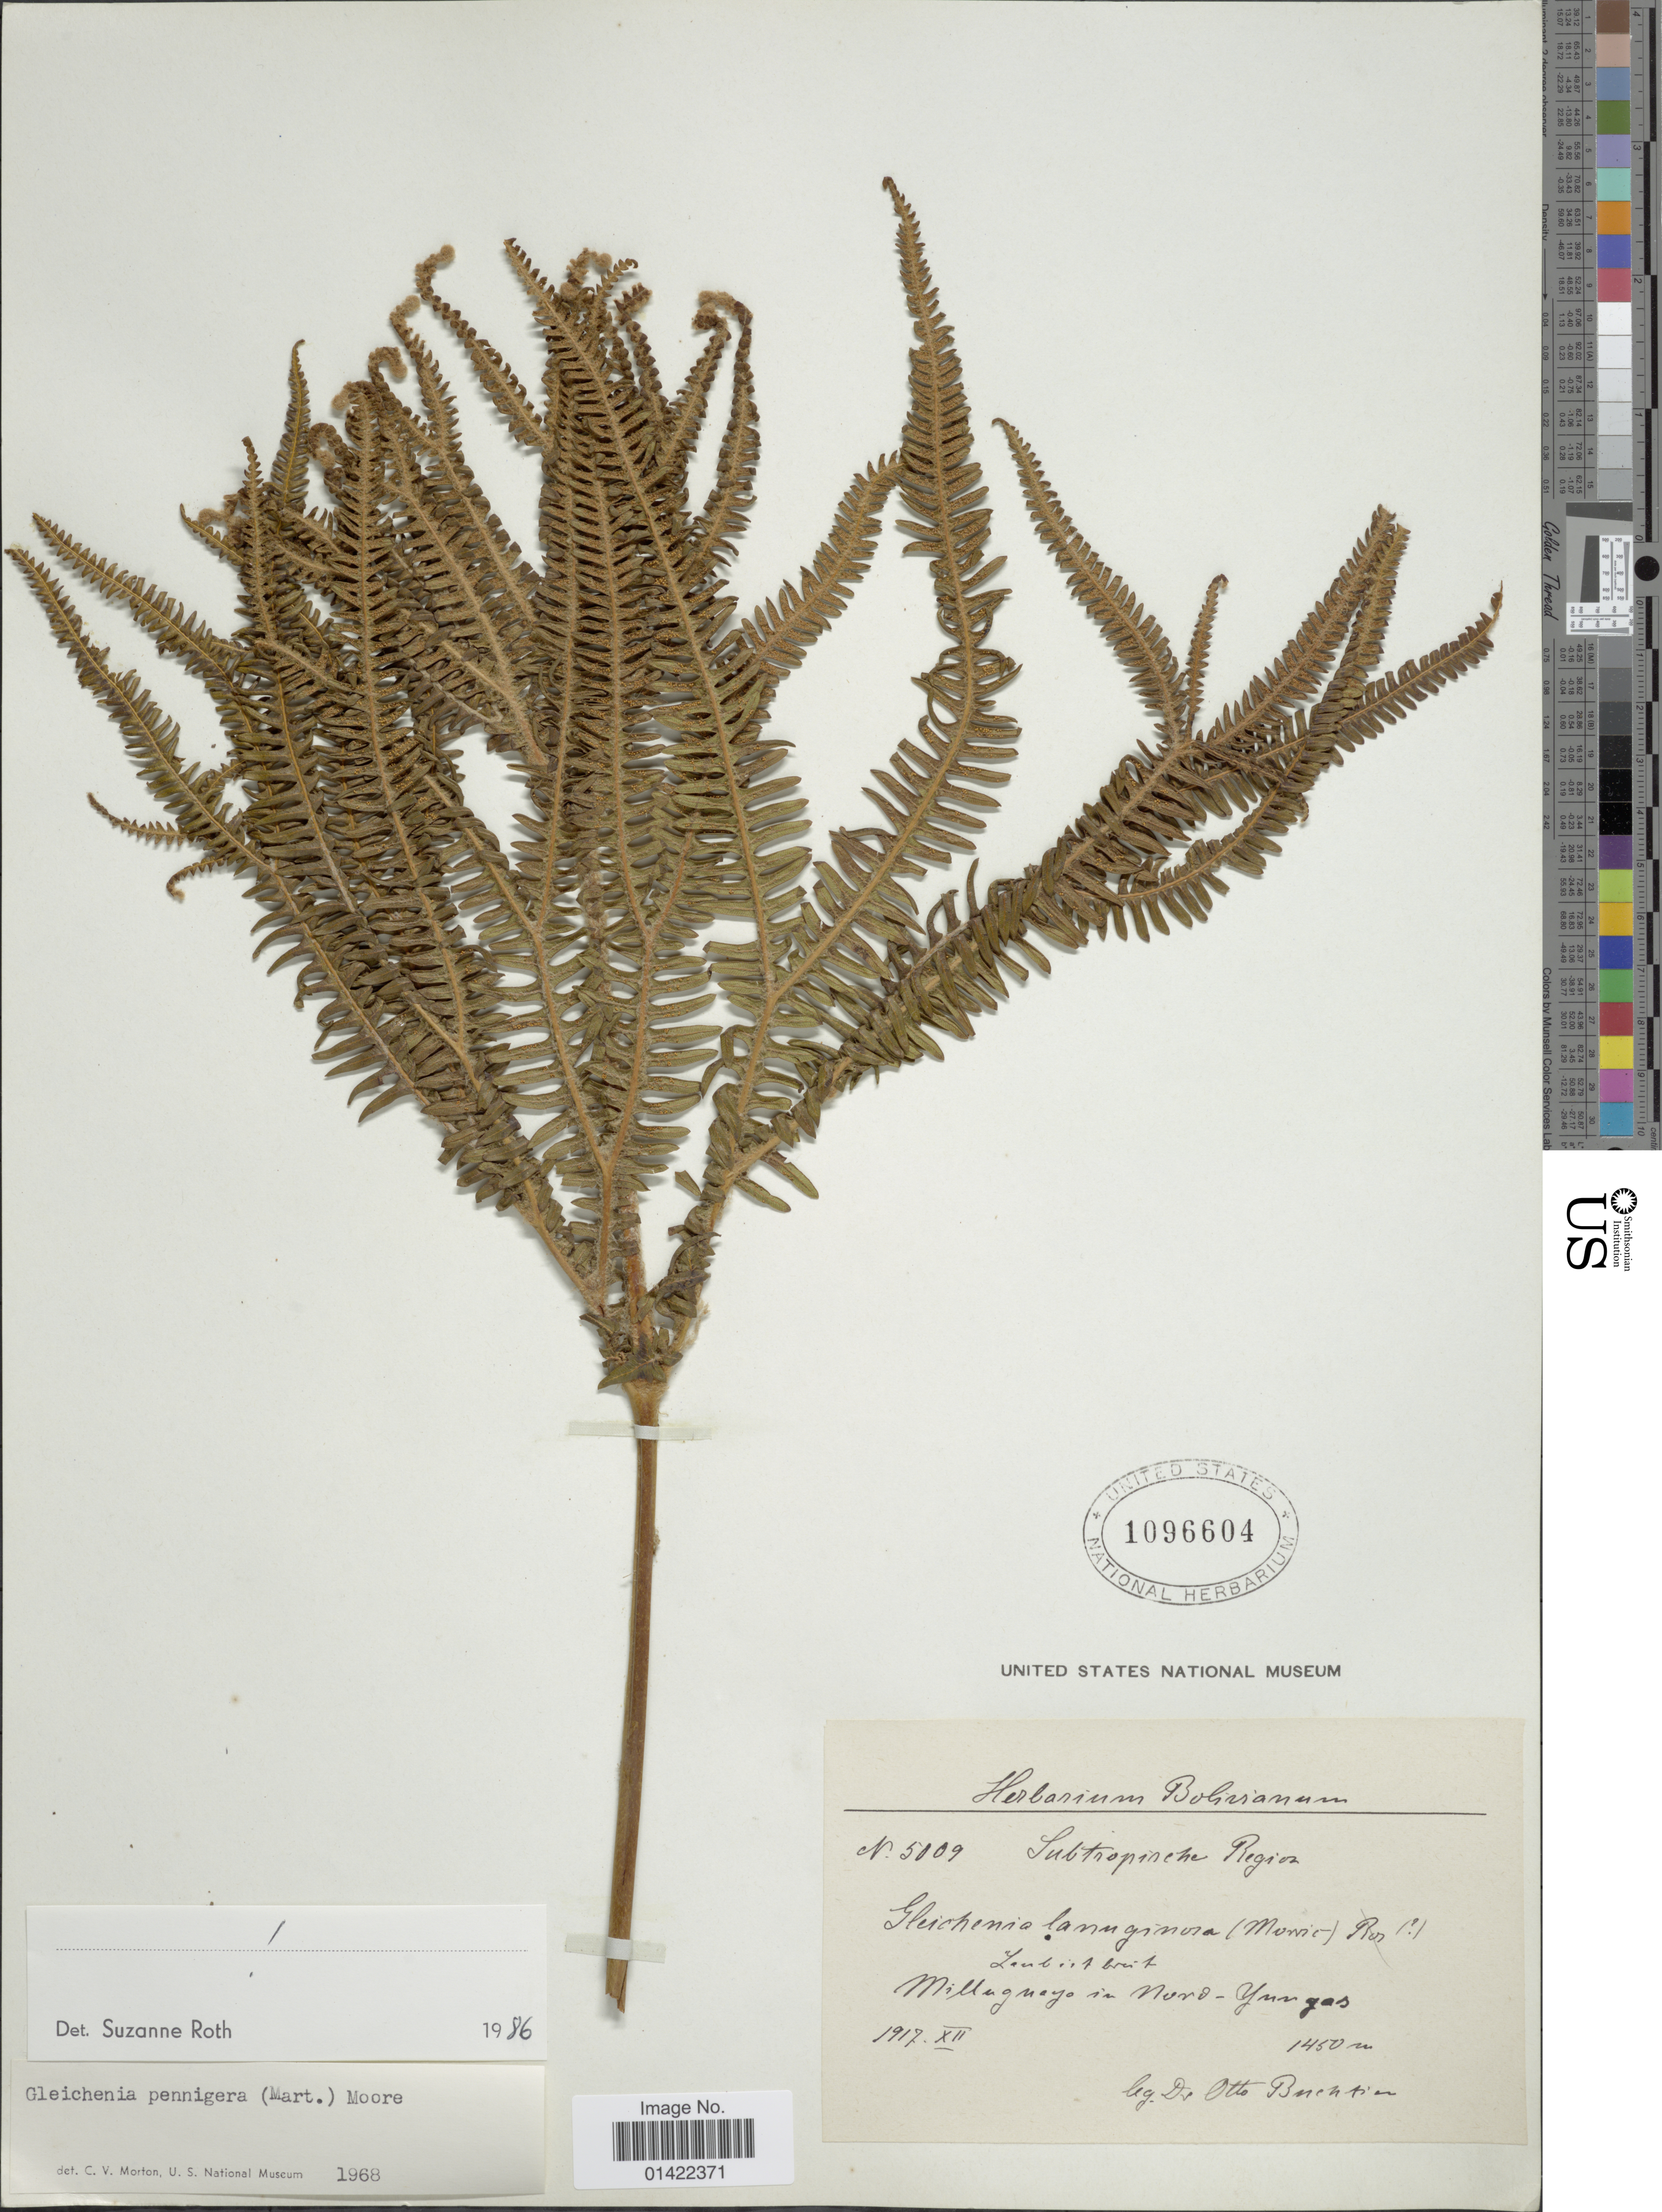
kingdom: Plantae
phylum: Tracheophyta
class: Polypodiopsida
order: Gleicheniales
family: Gleicheniaceae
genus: Sticherus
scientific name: Sticherus pruinosus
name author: (Mart.) Ching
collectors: O. Buchtien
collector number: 5009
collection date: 1917-12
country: Bolivia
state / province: La Paz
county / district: Nor Yungas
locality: Milluguaya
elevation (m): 1450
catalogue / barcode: US 1096604